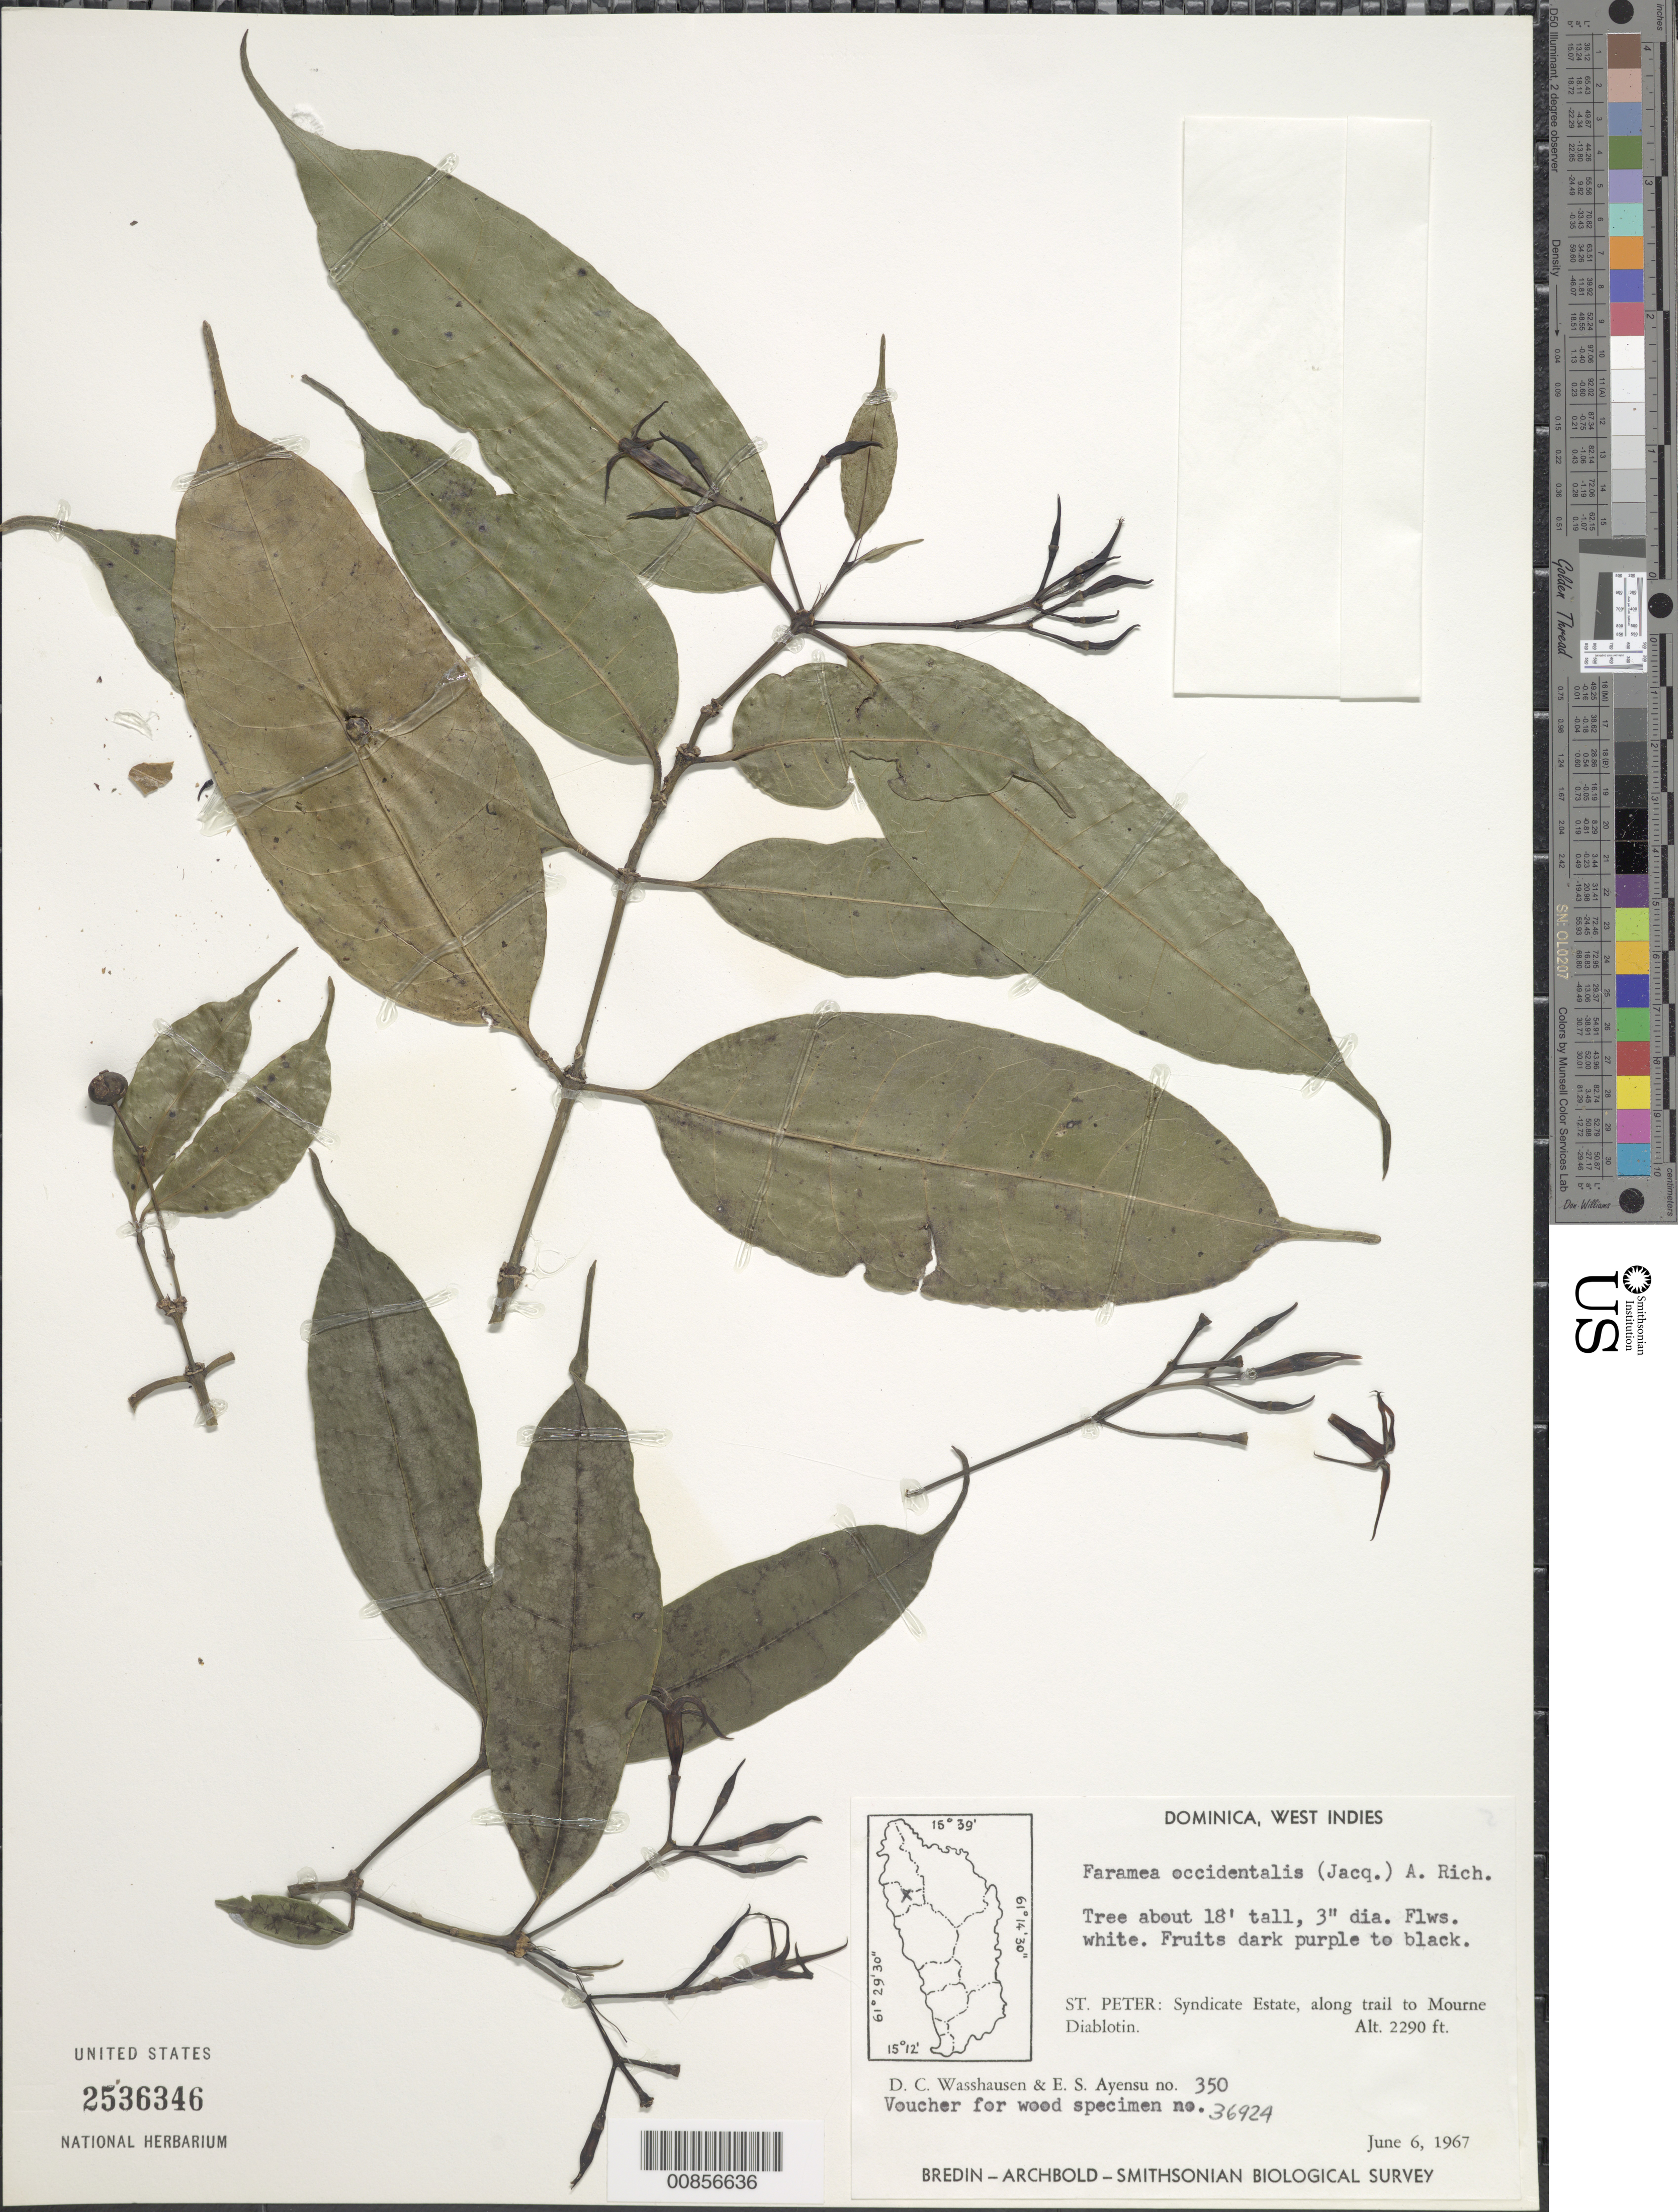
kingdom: Plantae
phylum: Tracheophyta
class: Magnoliopsida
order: Gentianales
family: Rubiaceae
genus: Faramea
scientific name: Faramea occidentalis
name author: (L.) A. Rich.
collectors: D. C. Wasshausen & E. S. Ayensu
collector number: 350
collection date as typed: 06 Jun 1967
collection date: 1967-06-06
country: Dominica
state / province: St. Peter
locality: Syndicate Estate, along trail to Morne Diablotin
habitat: Along trail to morne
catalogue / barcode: US 2536346